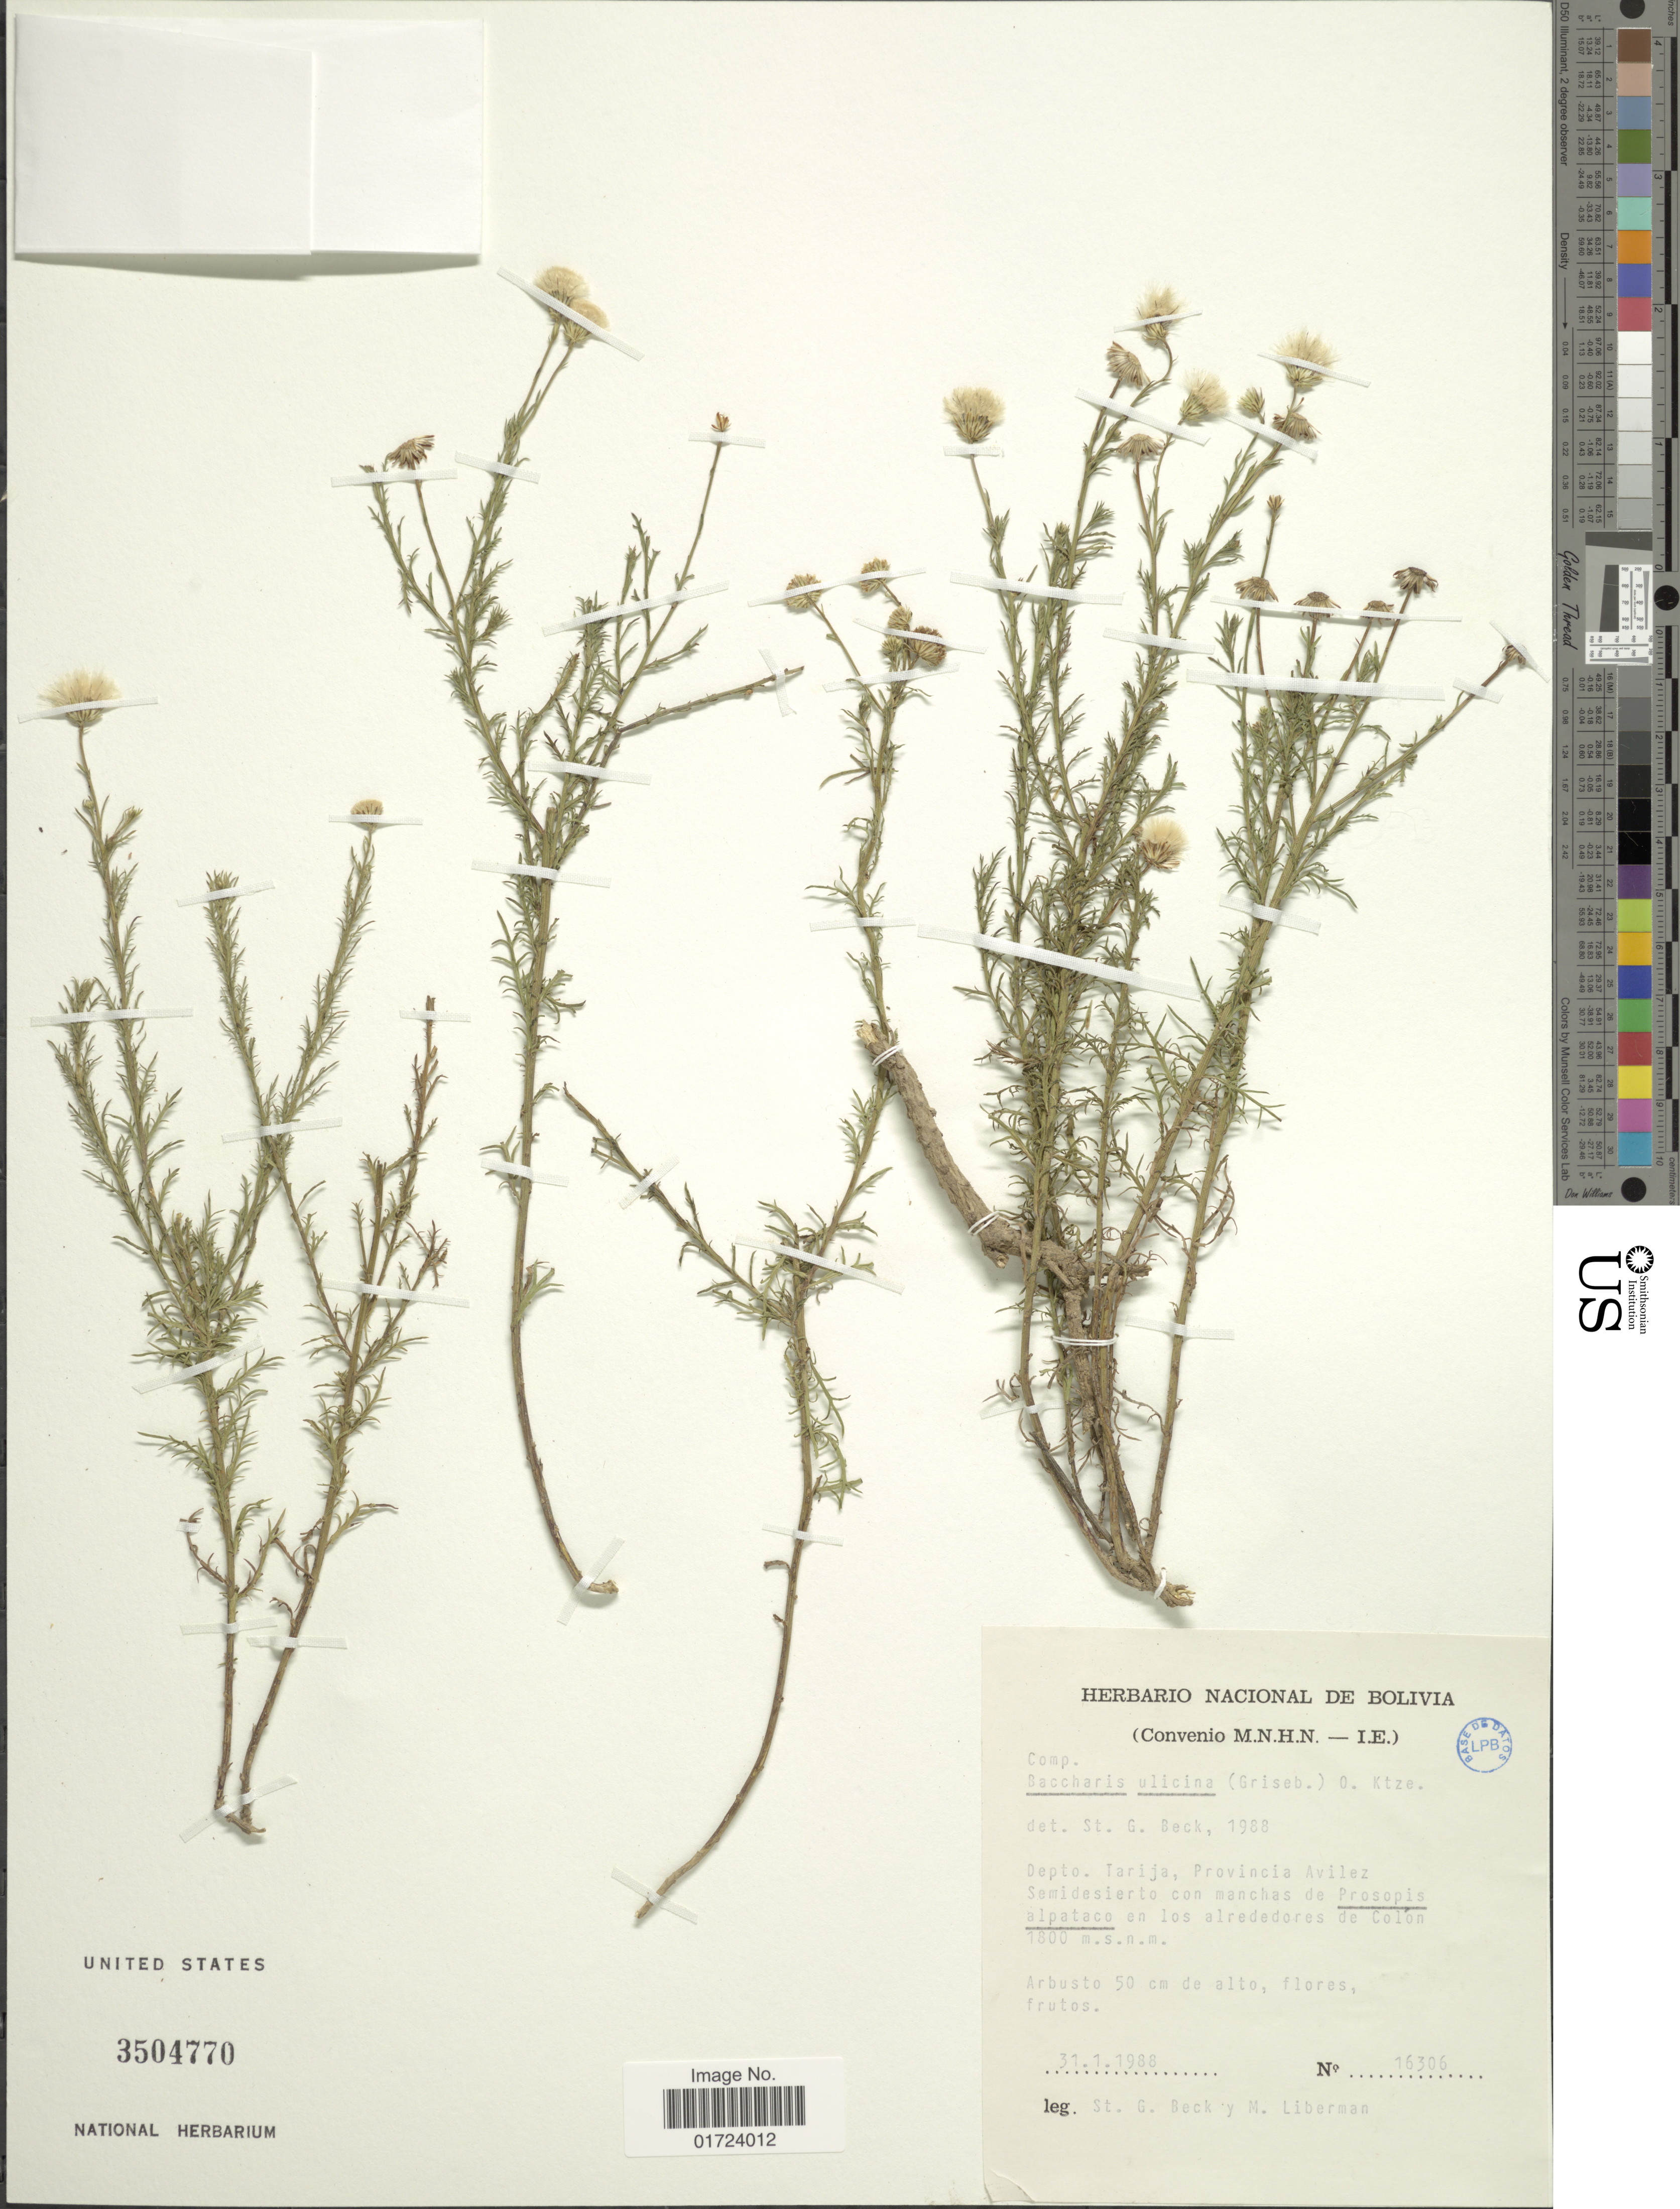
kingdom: Plantae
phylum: Tracheophyta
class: Magnoliopsida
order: Asterales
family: Asteraceae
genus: Baccharis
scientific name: Baccharis ulicina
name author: Hook. & Arn.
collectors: S. G. Beck & M. Liberman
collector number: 16306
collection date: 1988-01-31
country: Bolivia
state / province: Tarija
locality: Depto. Tarija, Provincia Avilez Semidesierto, en los alrededores de Colon.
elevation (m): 1800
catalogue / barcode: US 3504770